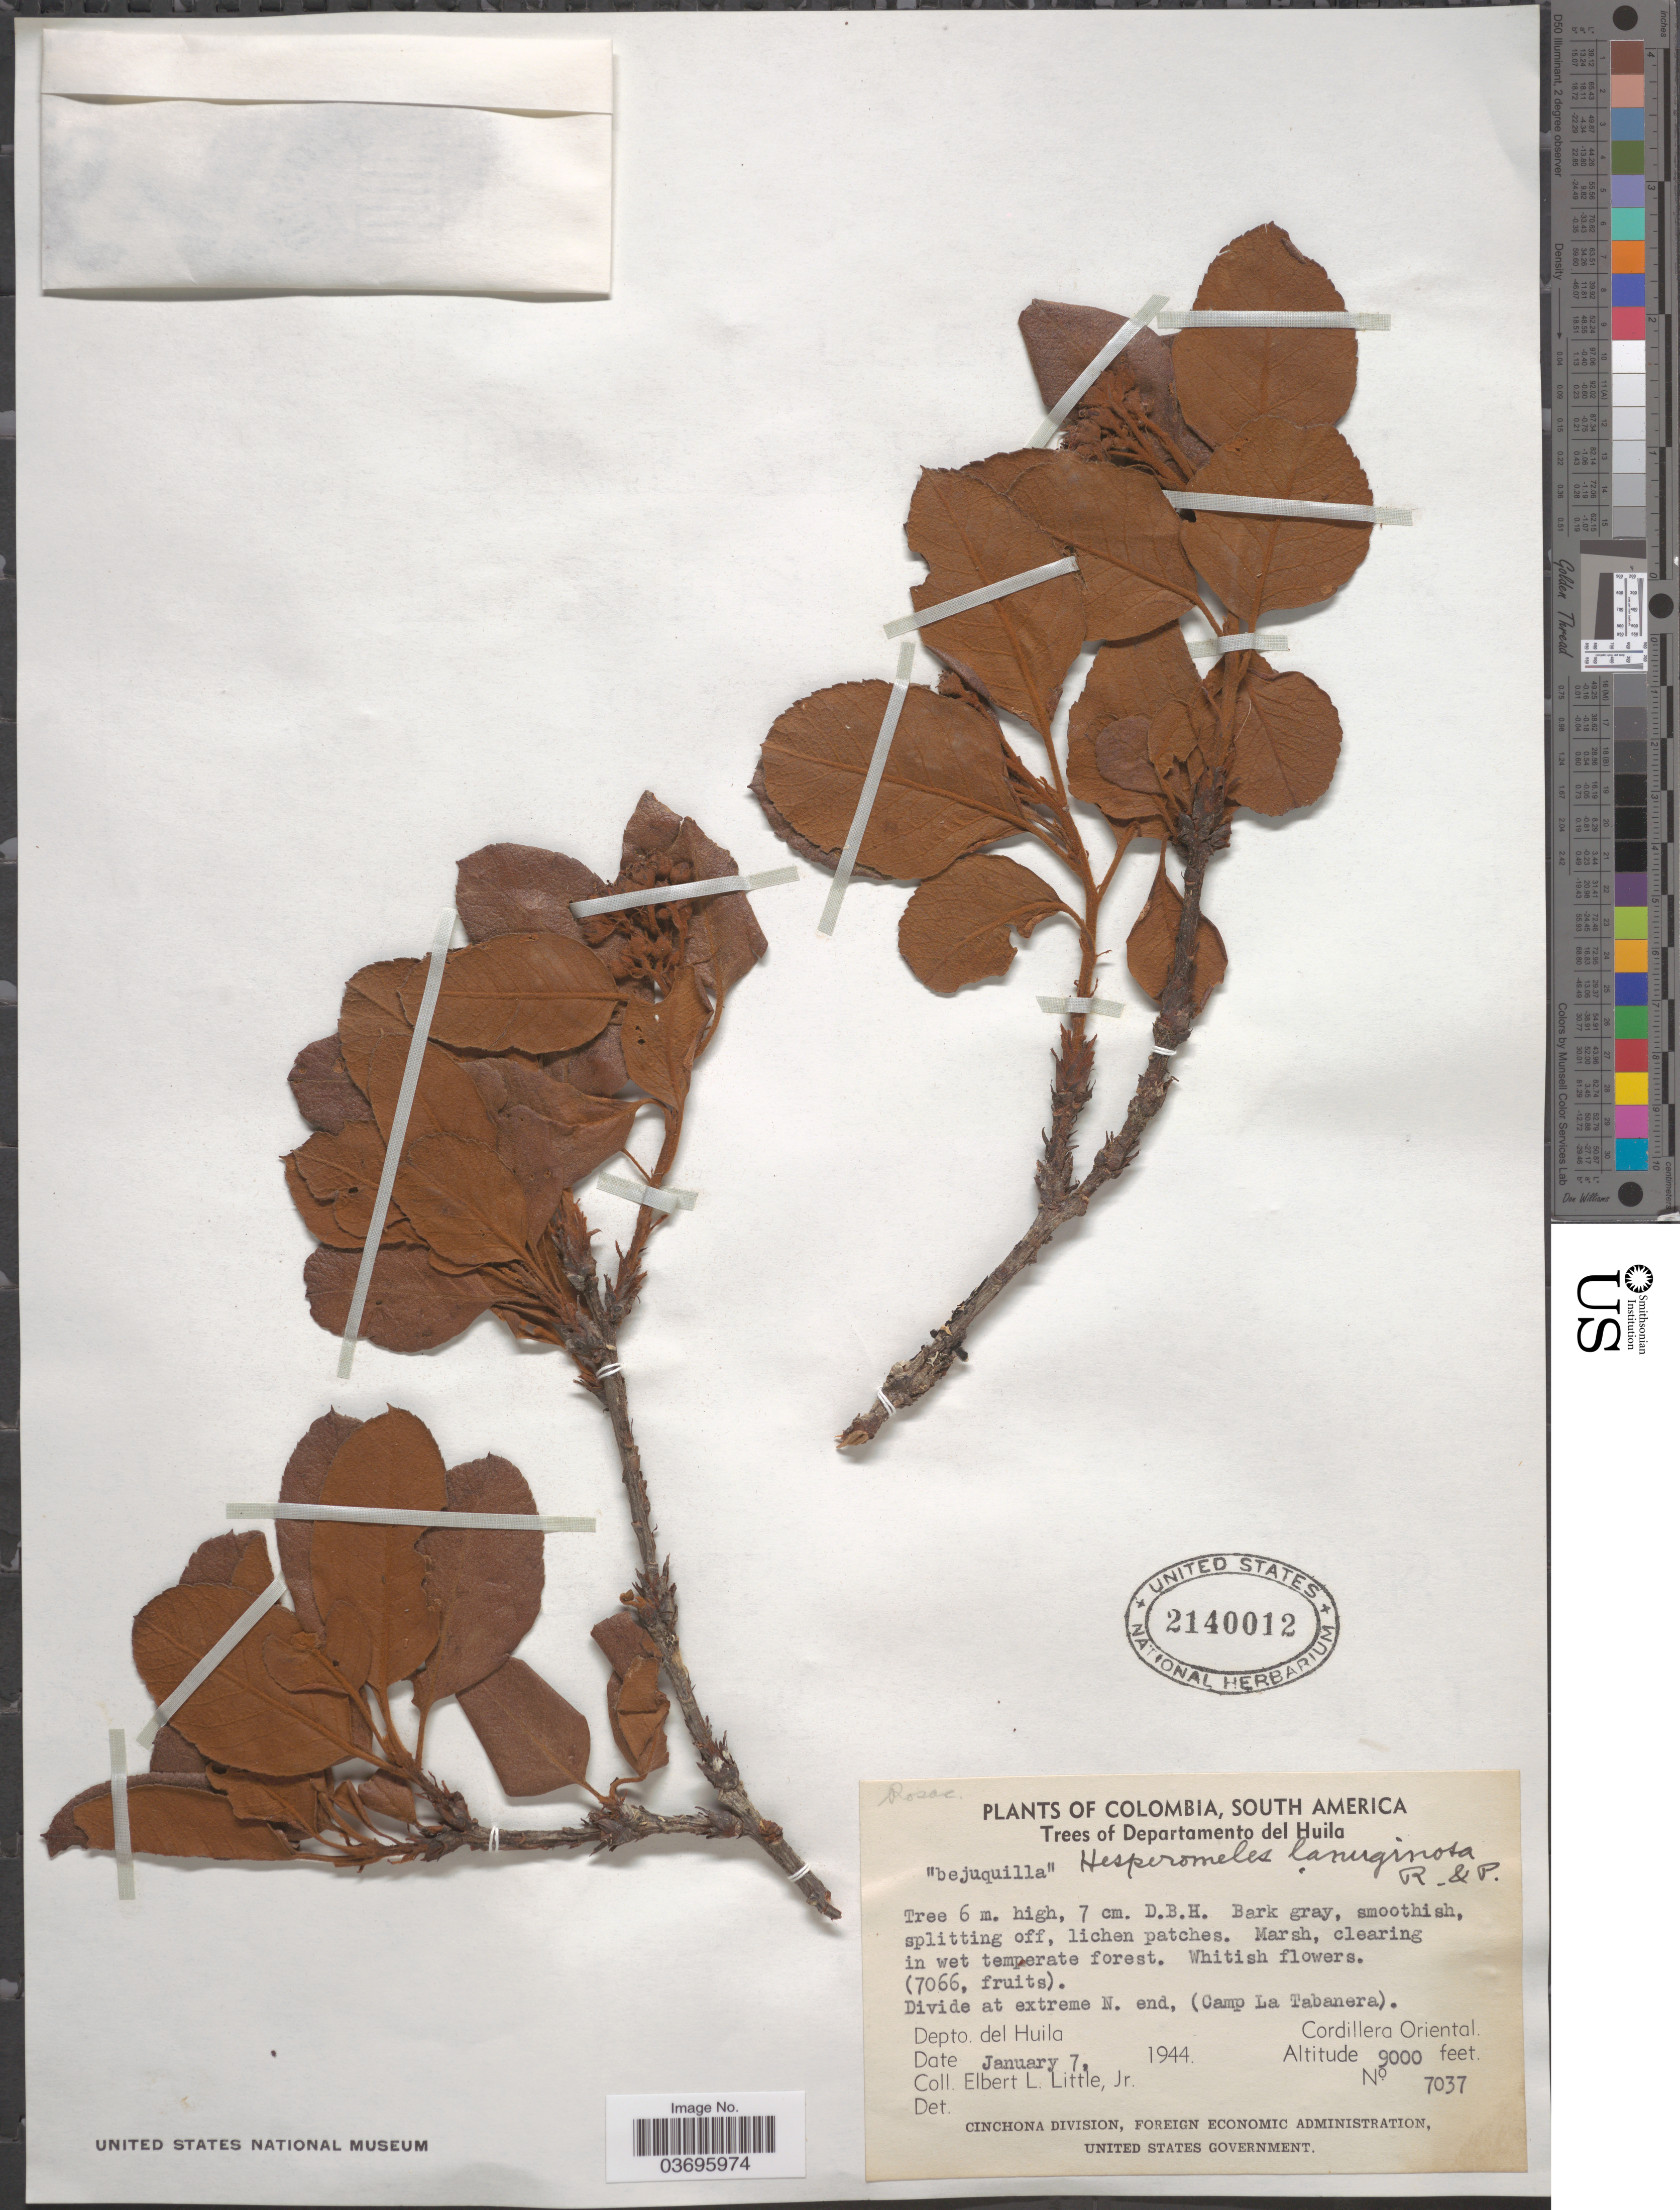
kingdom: Plantae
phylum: Tracheophyta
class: Magnoliopsida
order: Rosales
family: Rosaceae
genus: Hesperomeles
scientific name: Hesperomeles ferruginea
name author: (Juss. ex Pers.) Benth.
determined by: Dorr, L. J., (BOT), Smithsonian Institution - National Museum of Natural History (UNITED STATES)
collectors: E. L. Little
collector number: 7037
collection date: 1944-01-07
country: Colombia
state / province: Huila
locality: Departamento del Huila. Divide at extreme N. end, (Camp La Tabanera). Cordillera Oriental.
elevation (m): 2743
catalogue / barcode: US 2140012